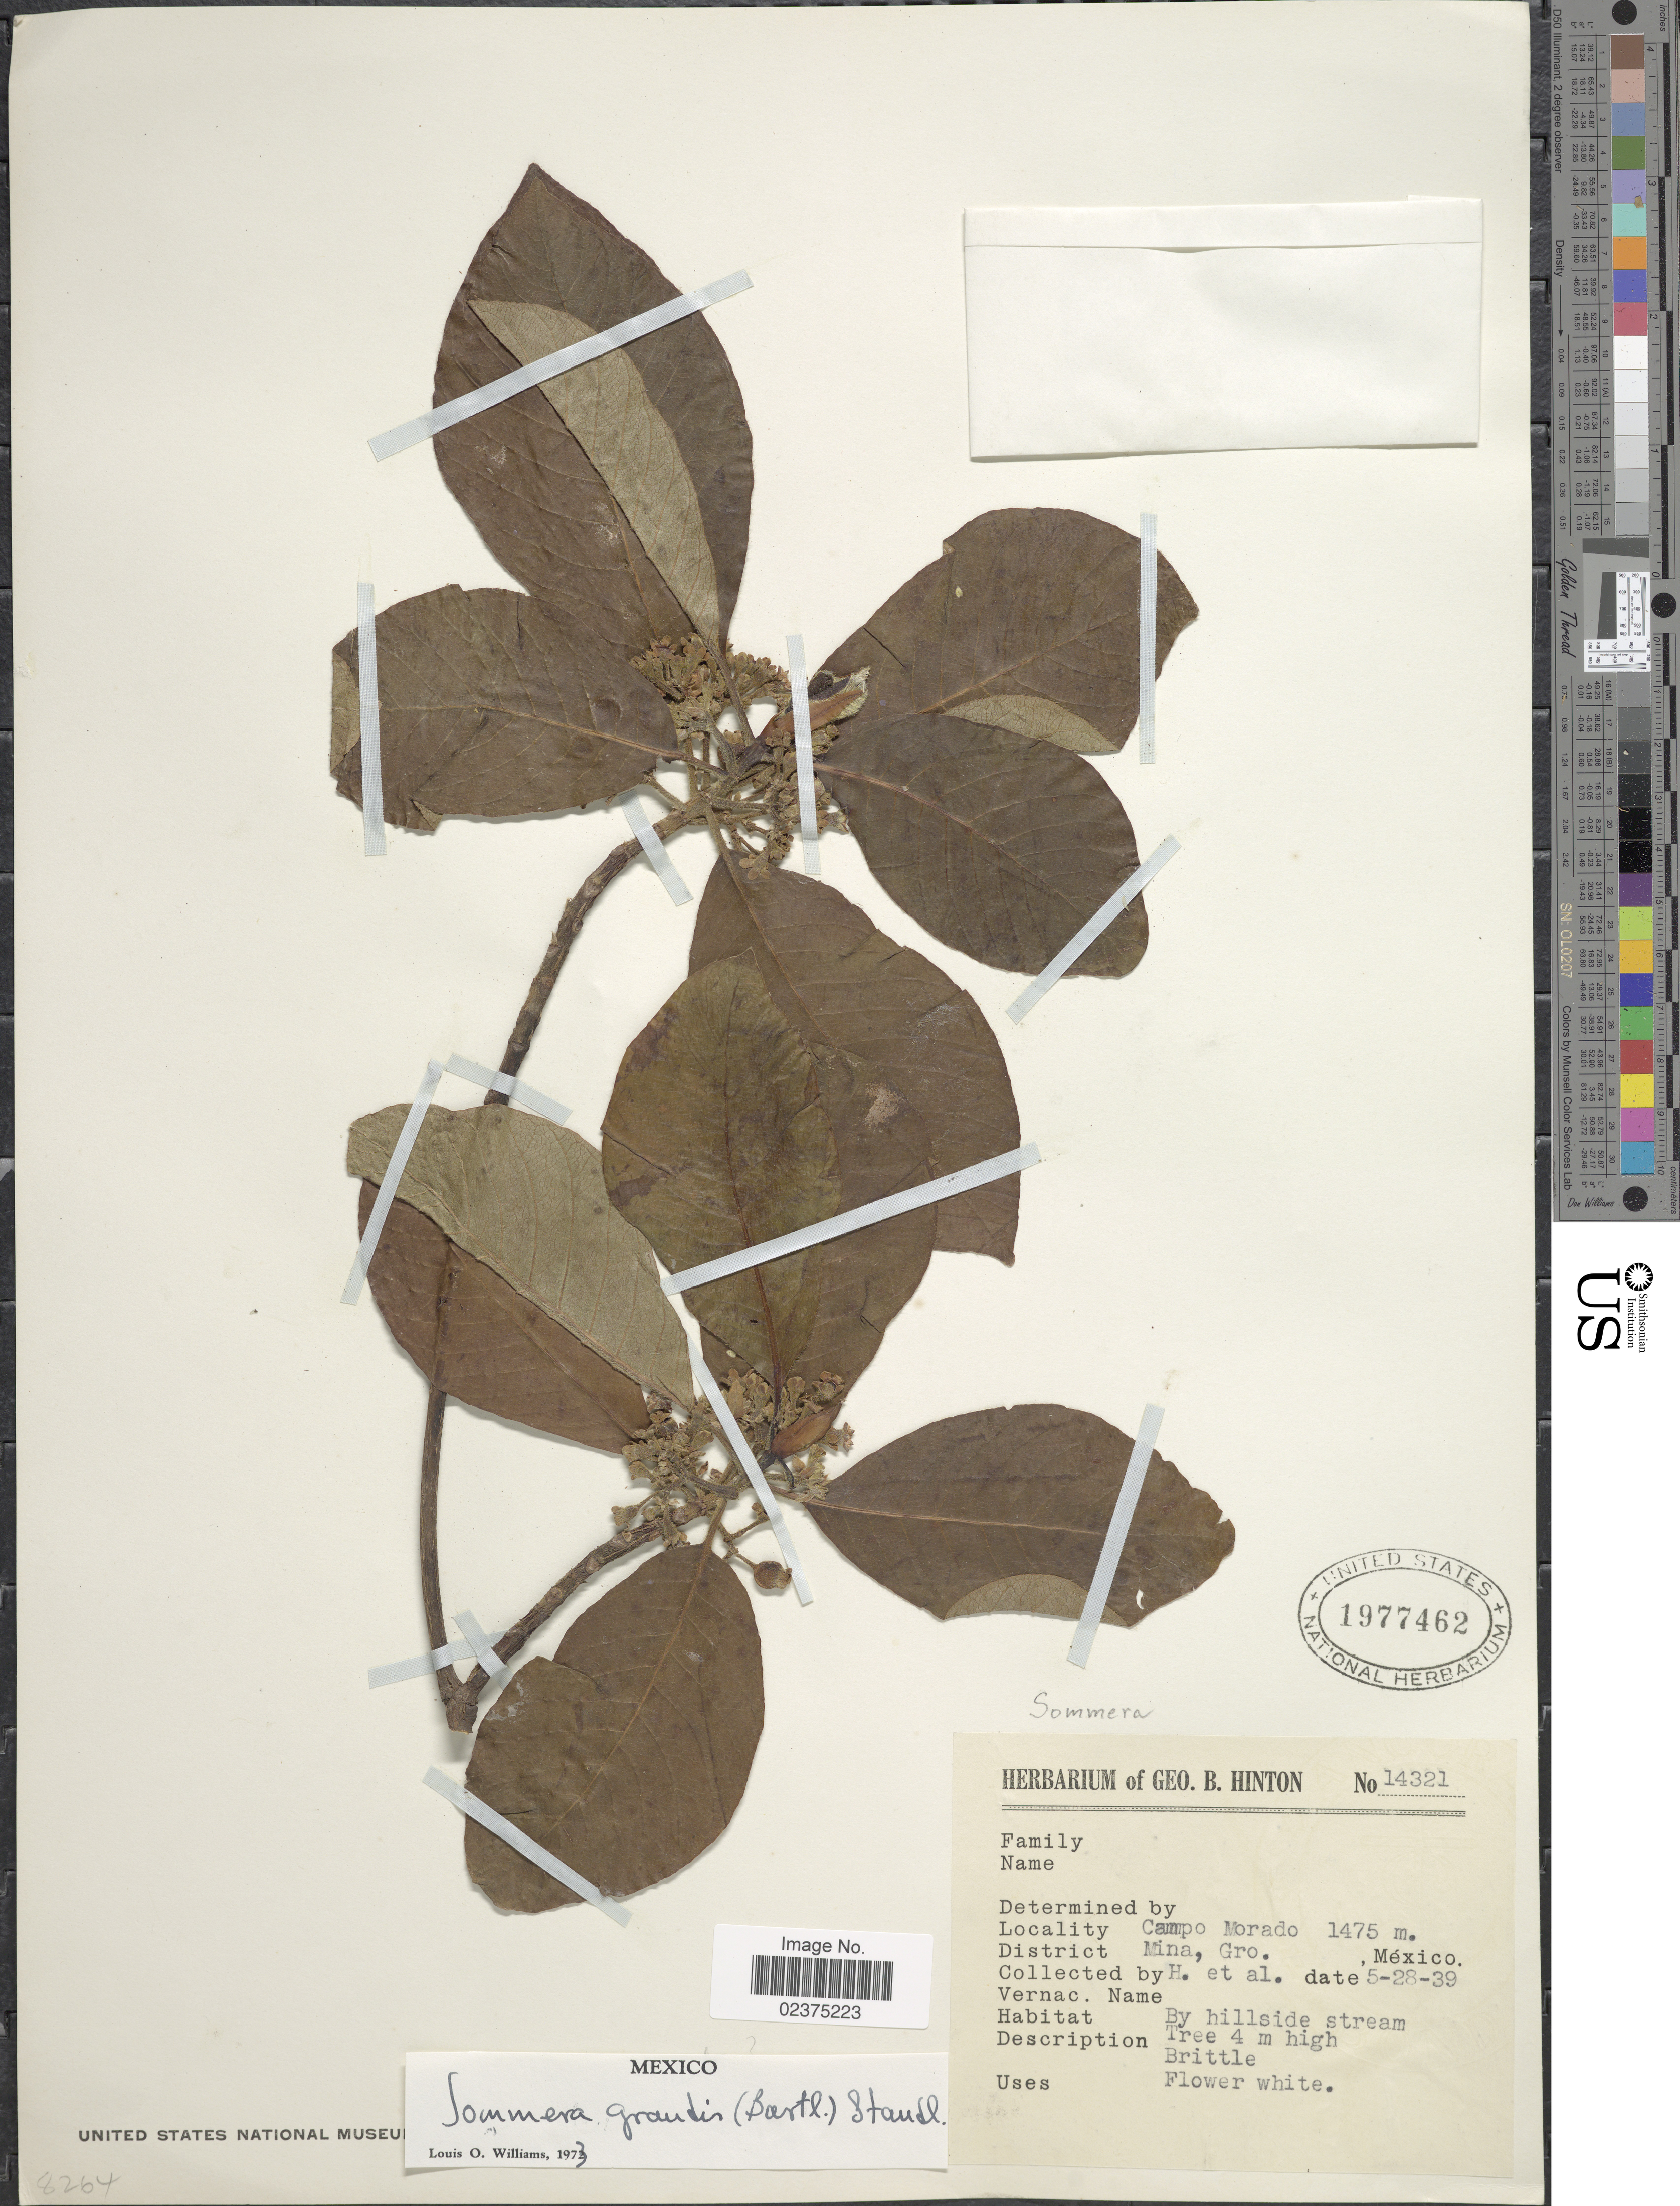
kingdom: Plantae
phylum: Tracheophyta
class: Magnoliopsida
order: Gentianales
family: Rubiaceae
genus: Sommera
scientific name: Sommera grandis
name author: (Bartl. ex DC.) Standl.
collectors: G. B. Hinton & et al.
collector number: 14321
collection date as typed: Transcribed d/m/y: 28/5/39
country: Mexico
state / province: Guerrero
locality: Campo Morado, District Mina, By hillside stream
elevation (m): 1475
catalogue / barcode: US 1977462